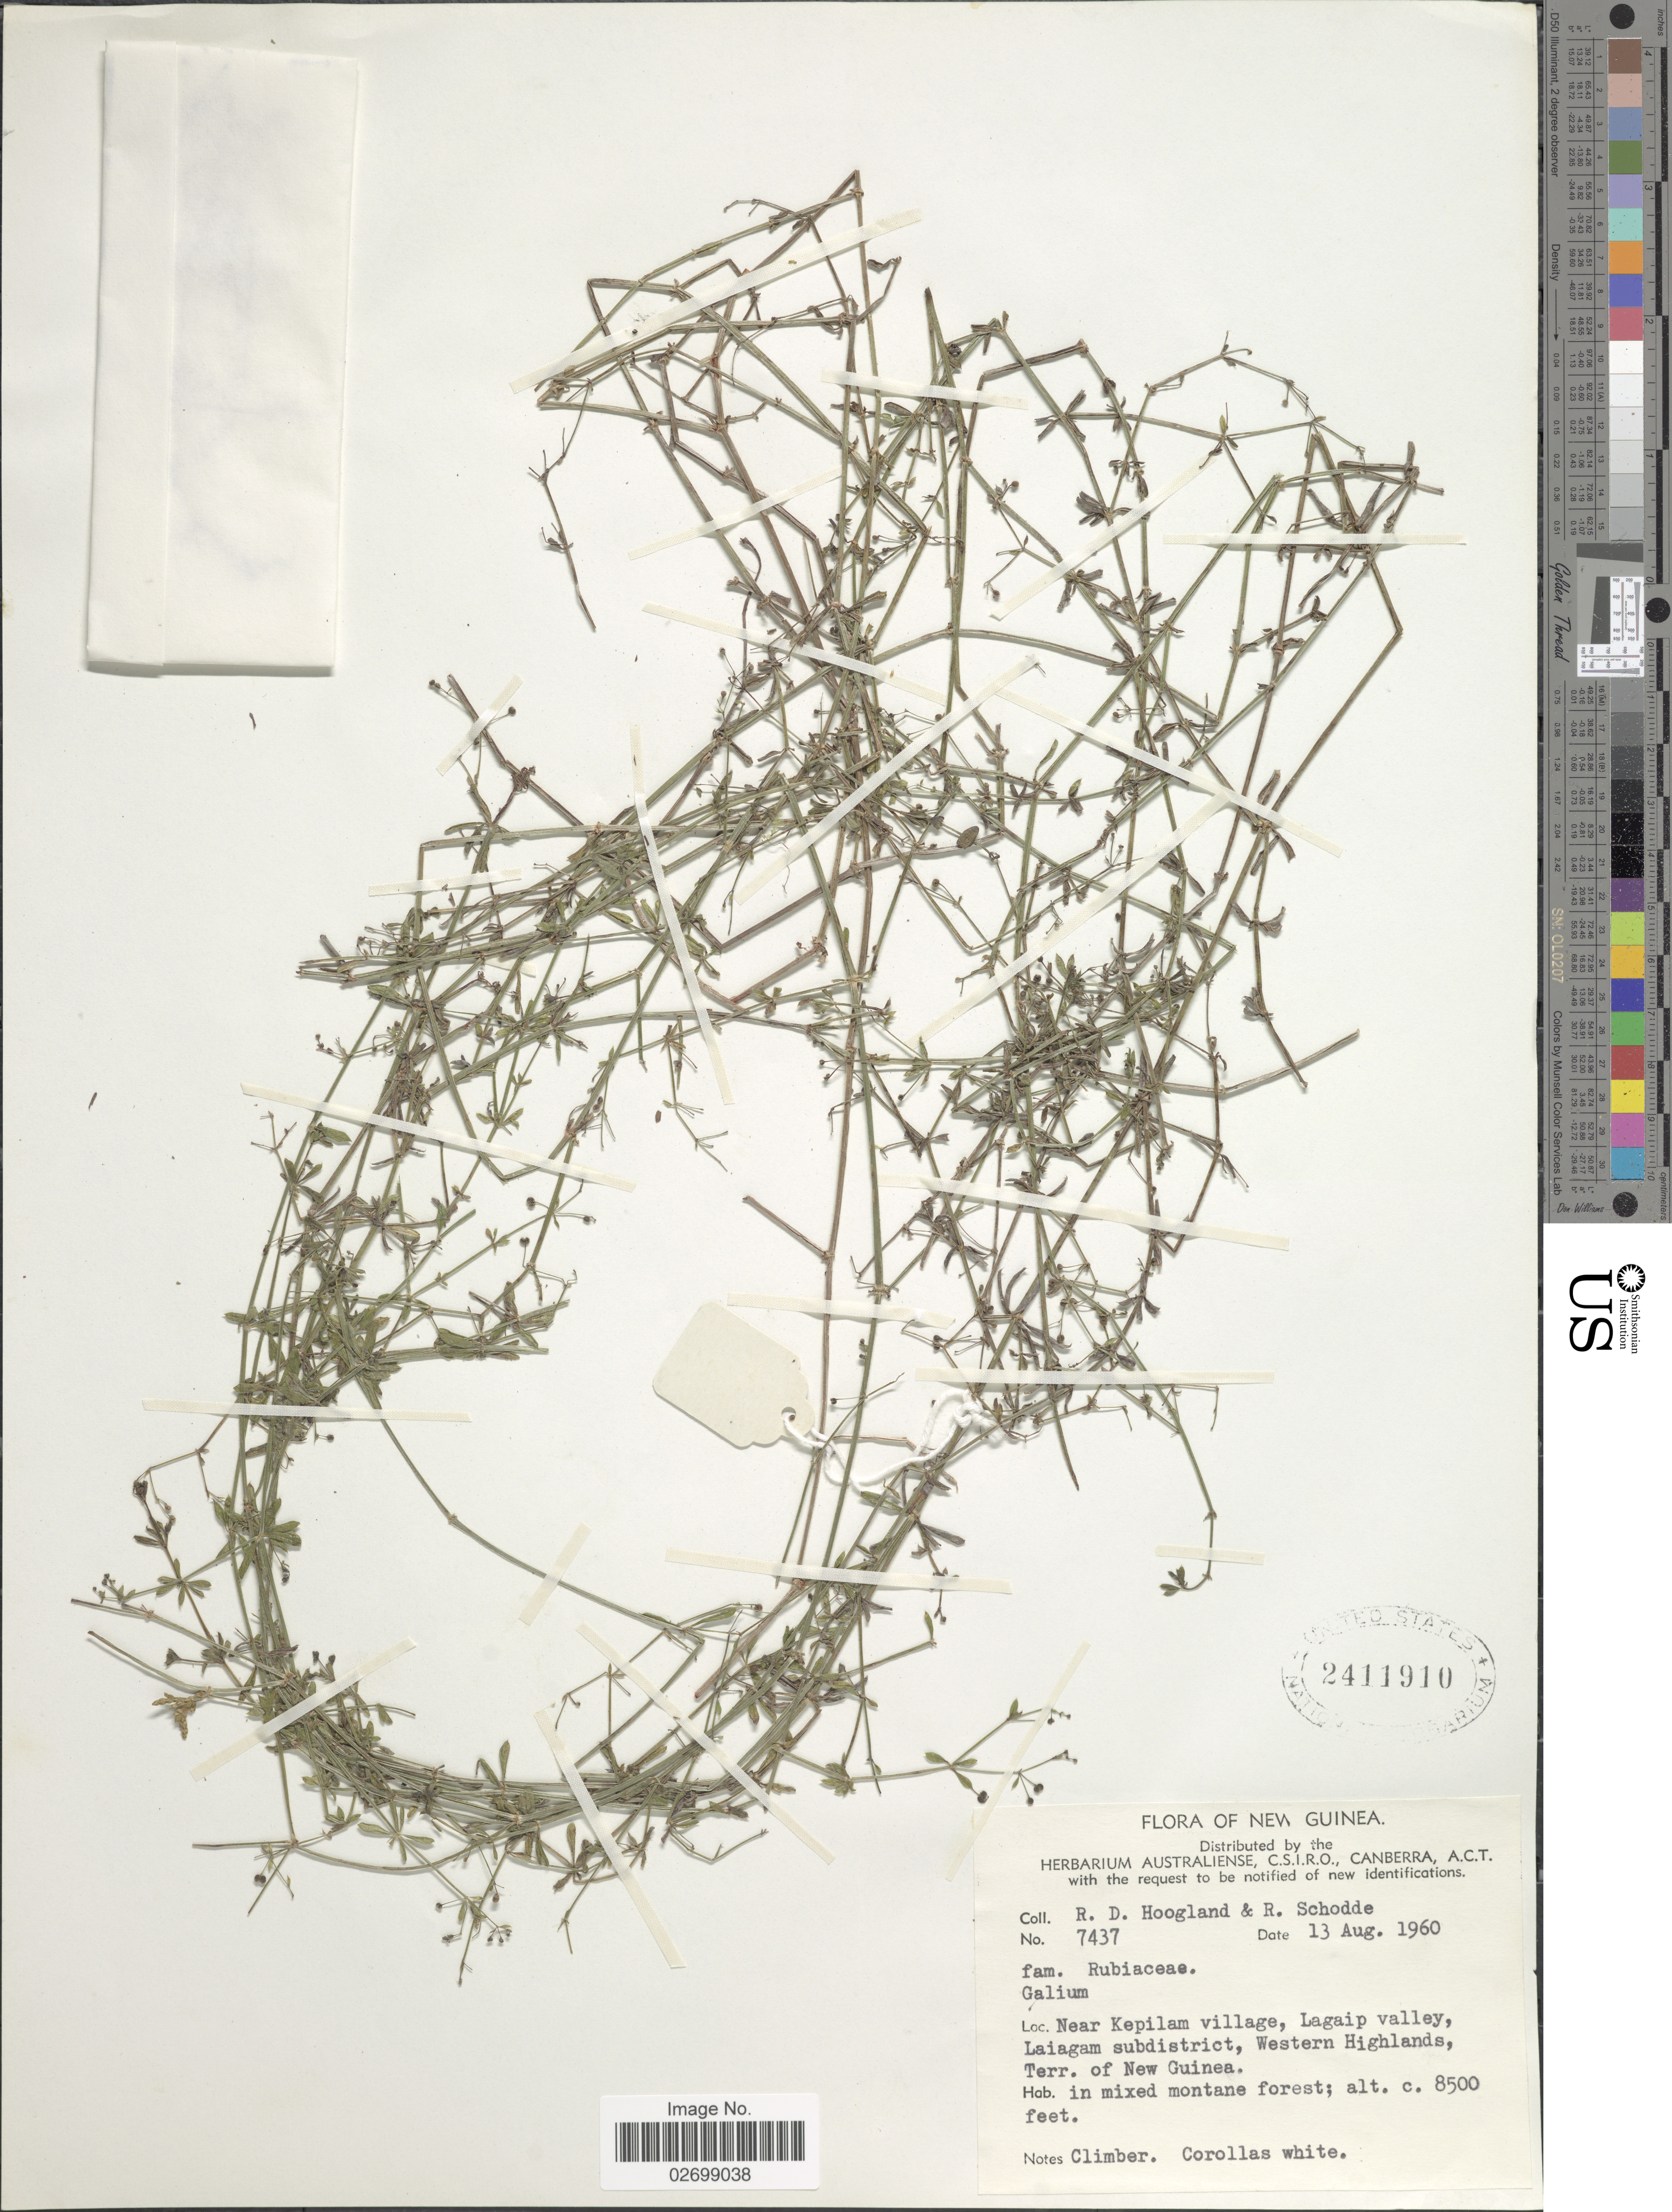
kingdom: Plantae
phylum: Tracheophyta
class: Magnoliopsida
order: Gentianales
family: Rubiaceae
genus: Galium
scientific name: Galium sp.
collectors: R. D. Hoogland & R. Schodde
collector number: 7437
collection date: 1960-08-13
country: Papua New Guinea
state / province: Western Highlands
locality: New Guinea. Near Kepilam village, Lagaip valley, Laiagam subdistrict, Terr. of New Guinea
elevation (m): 2591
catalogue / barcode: US 2411910